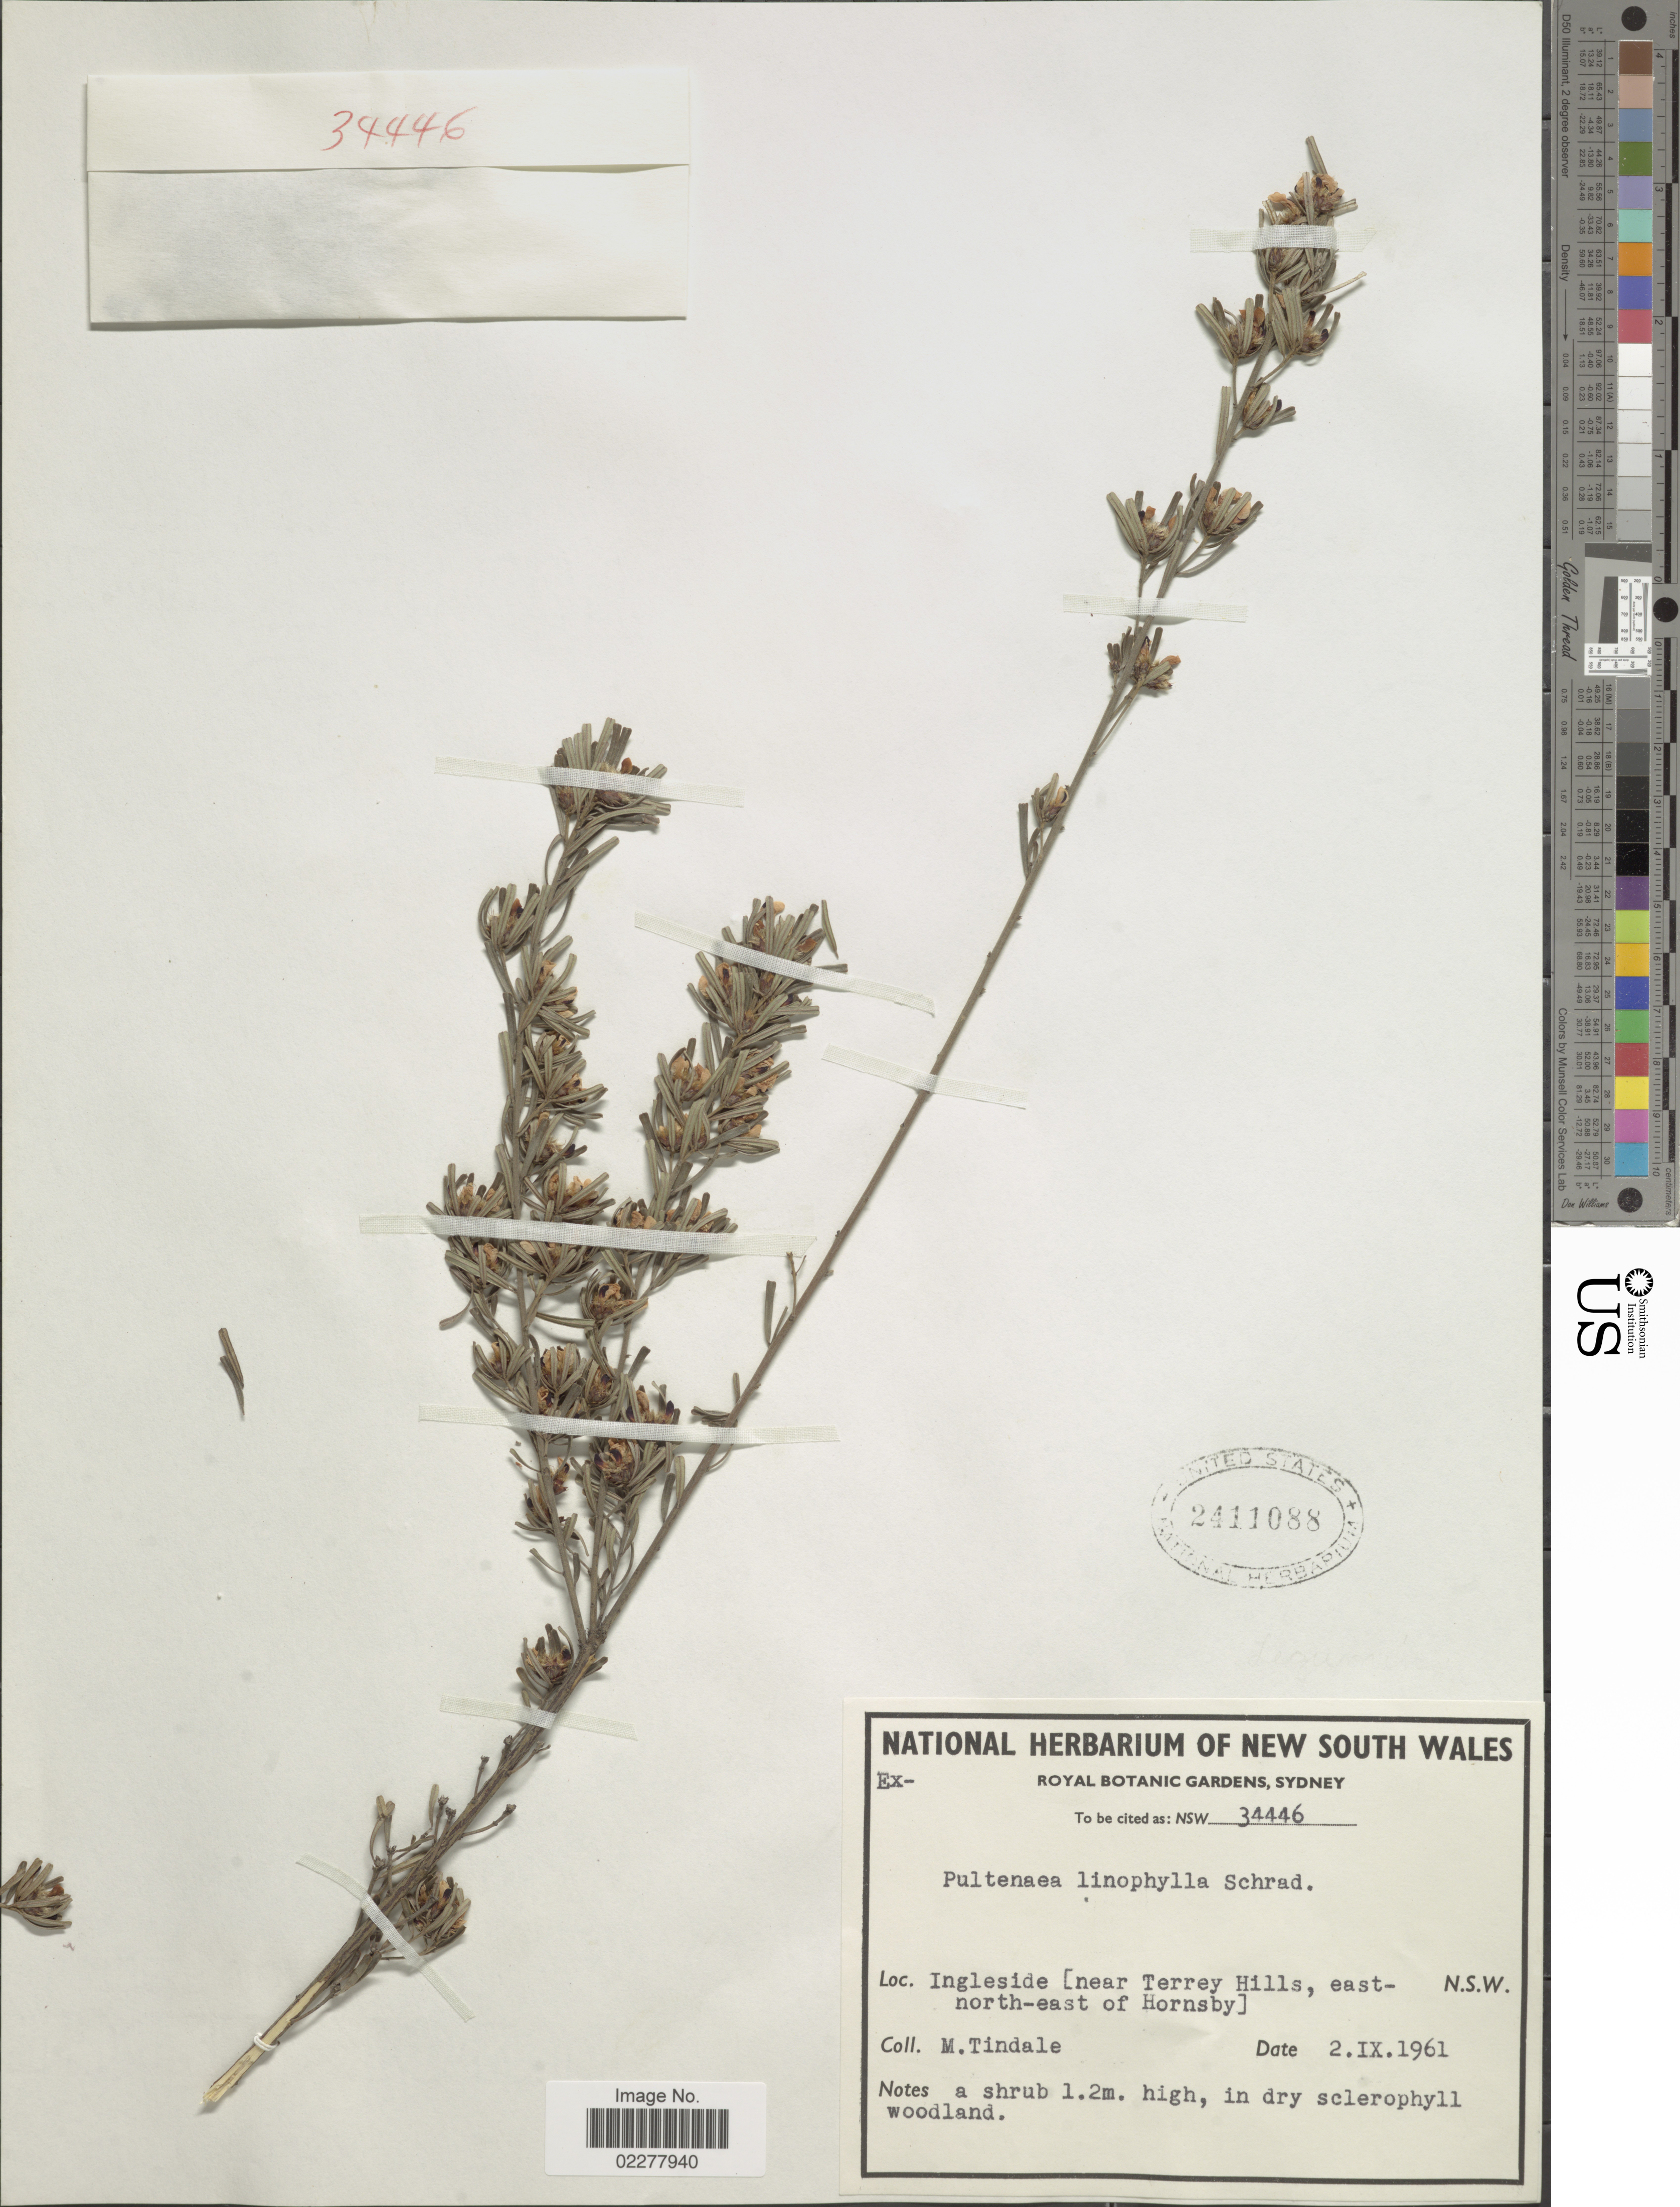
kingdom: Plantae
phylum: Tracheophyta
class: Magnoliopsida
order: Fabales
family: Fabaceae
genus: Pultenaea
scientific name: Pultenaea linophylla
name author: Schrad.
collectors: M. D. Tindale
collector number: NSW 34446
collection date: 1961-09-02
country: Australia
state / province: New South Wales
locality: Ingleside (near Terrey Hills, east-north-east of Hornsby). N.S.W.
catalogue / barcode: US 2411088